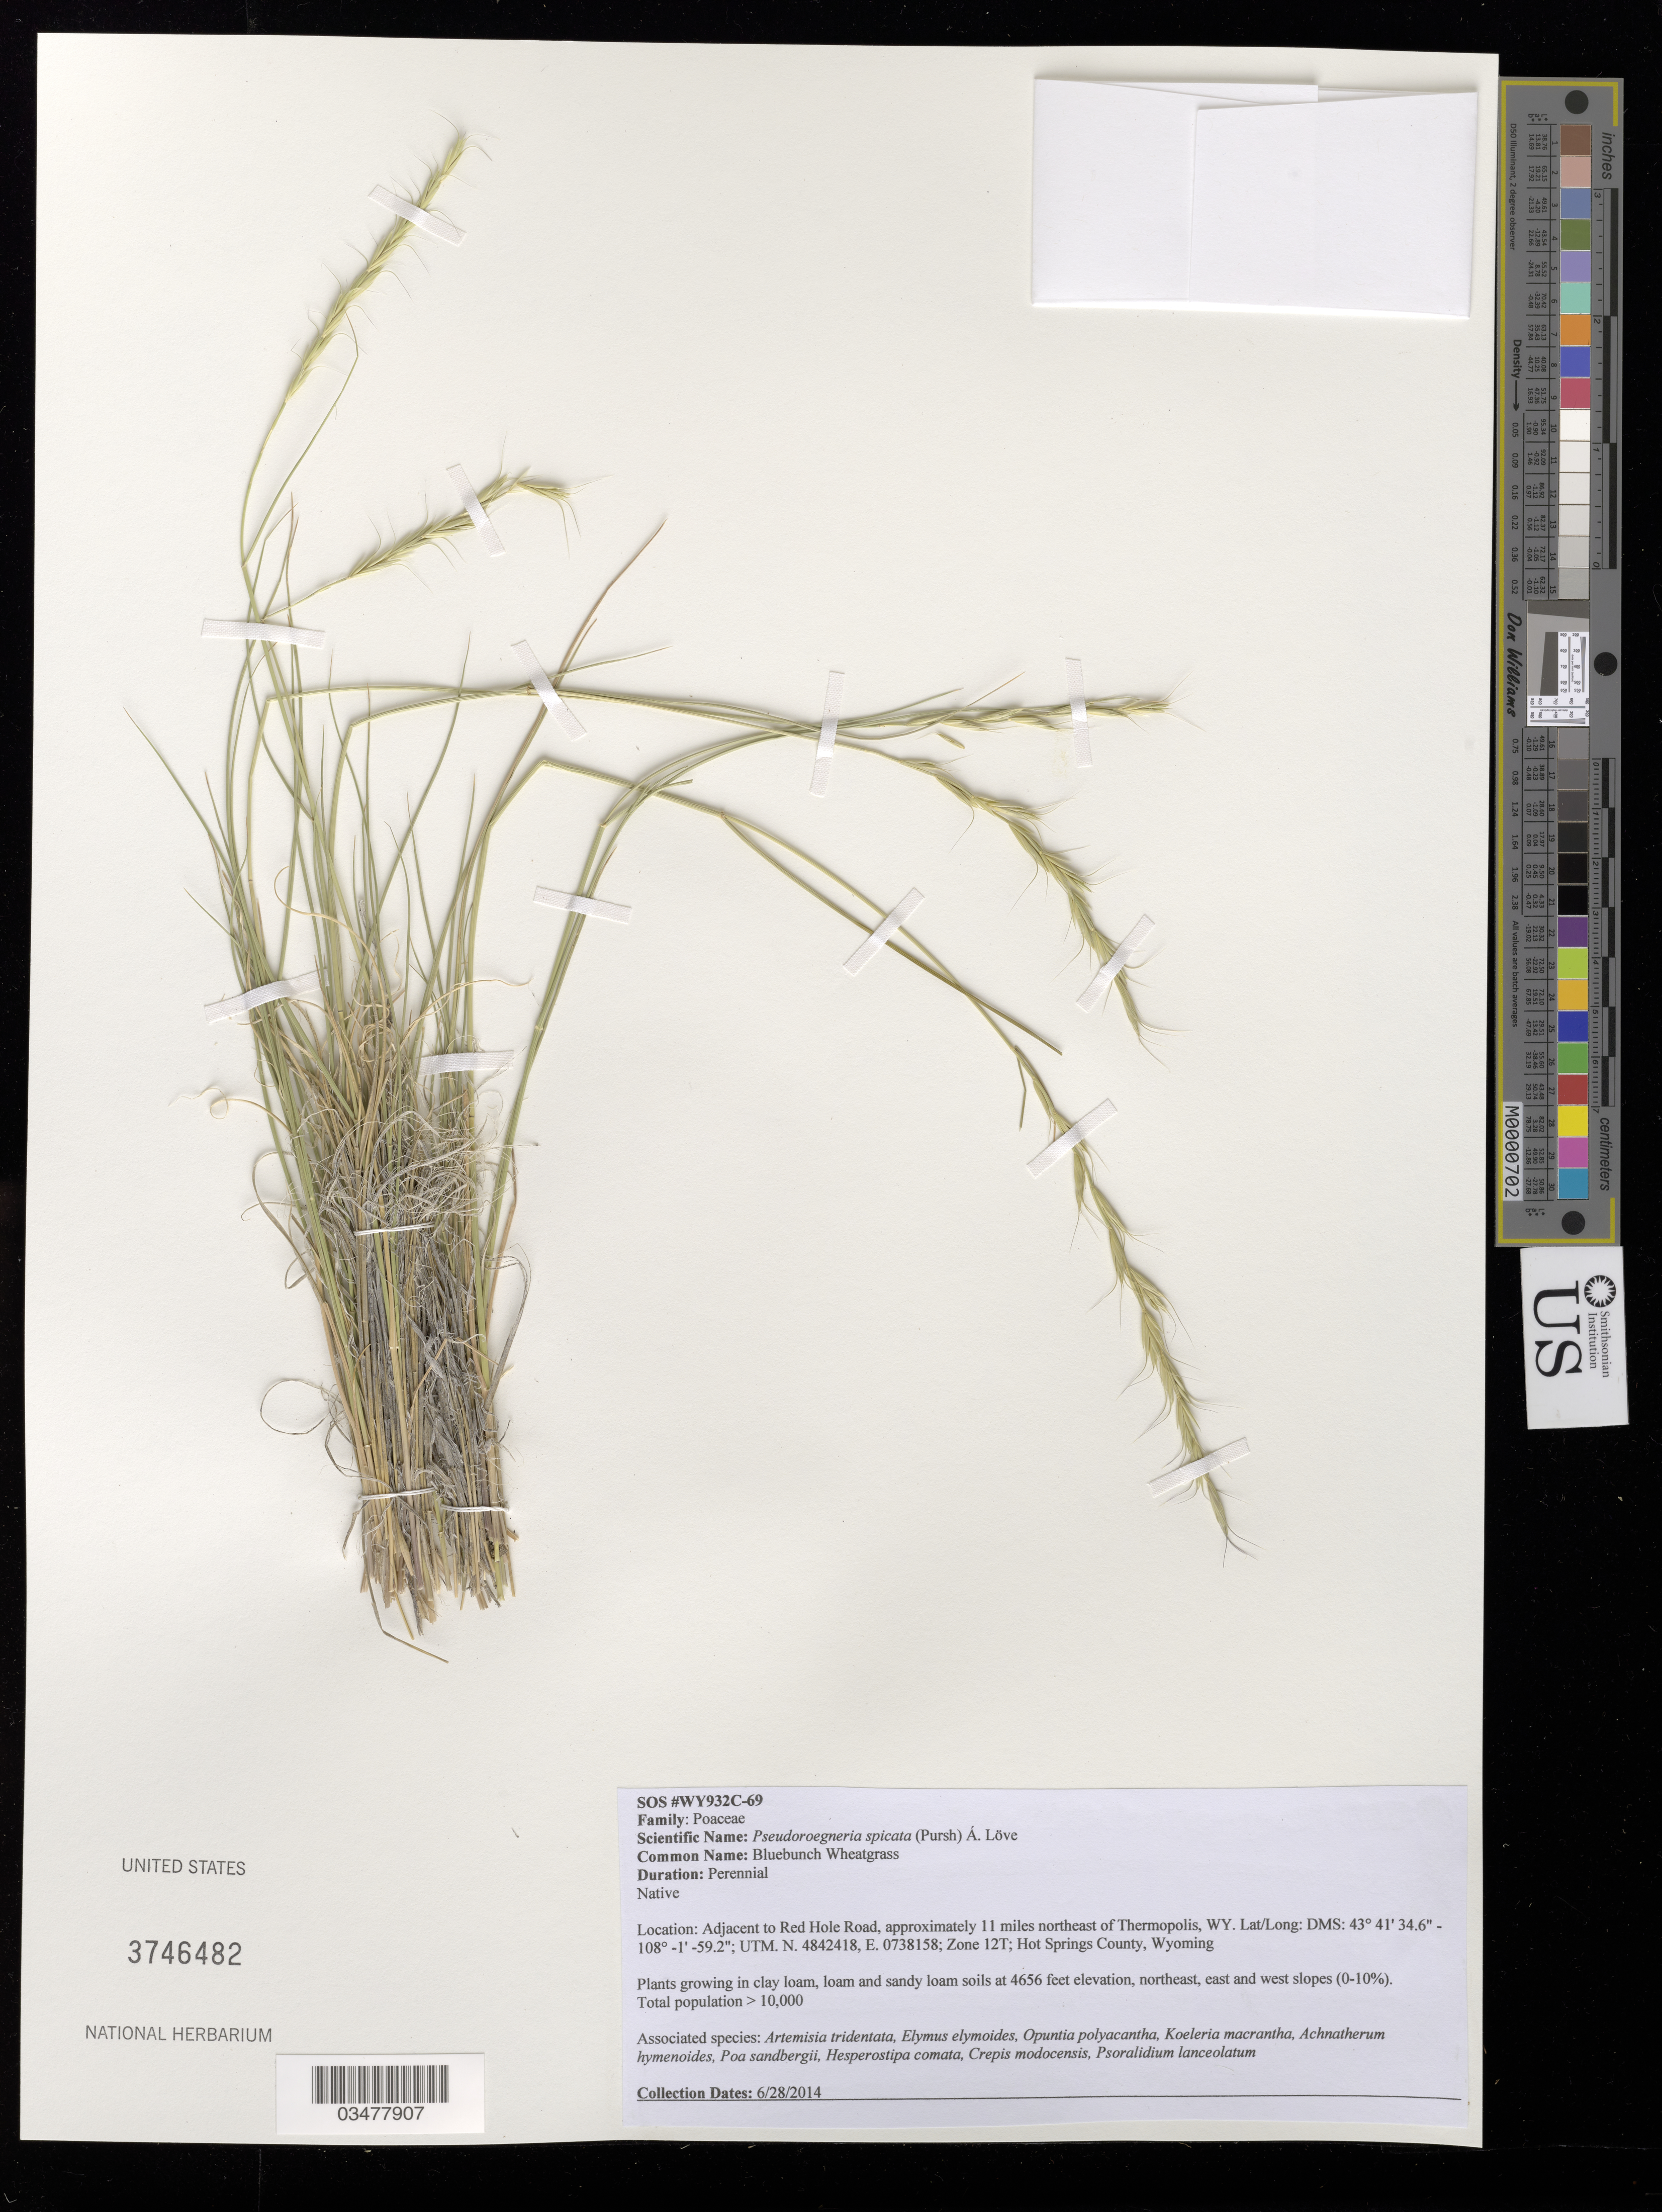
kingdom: Plantae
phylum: Tracheophyta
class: Liliopsida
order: Poales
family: Poaceae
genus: Pseudoroegneria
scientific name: Pseudoroegneria spicata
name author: (Pursh) Á. Löve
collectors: L. King & M. King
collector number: WY932C-69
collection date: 2014-06-28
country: United States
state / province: Wyoming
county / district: Hot Springs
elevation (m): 1419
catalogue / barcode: US 3746482